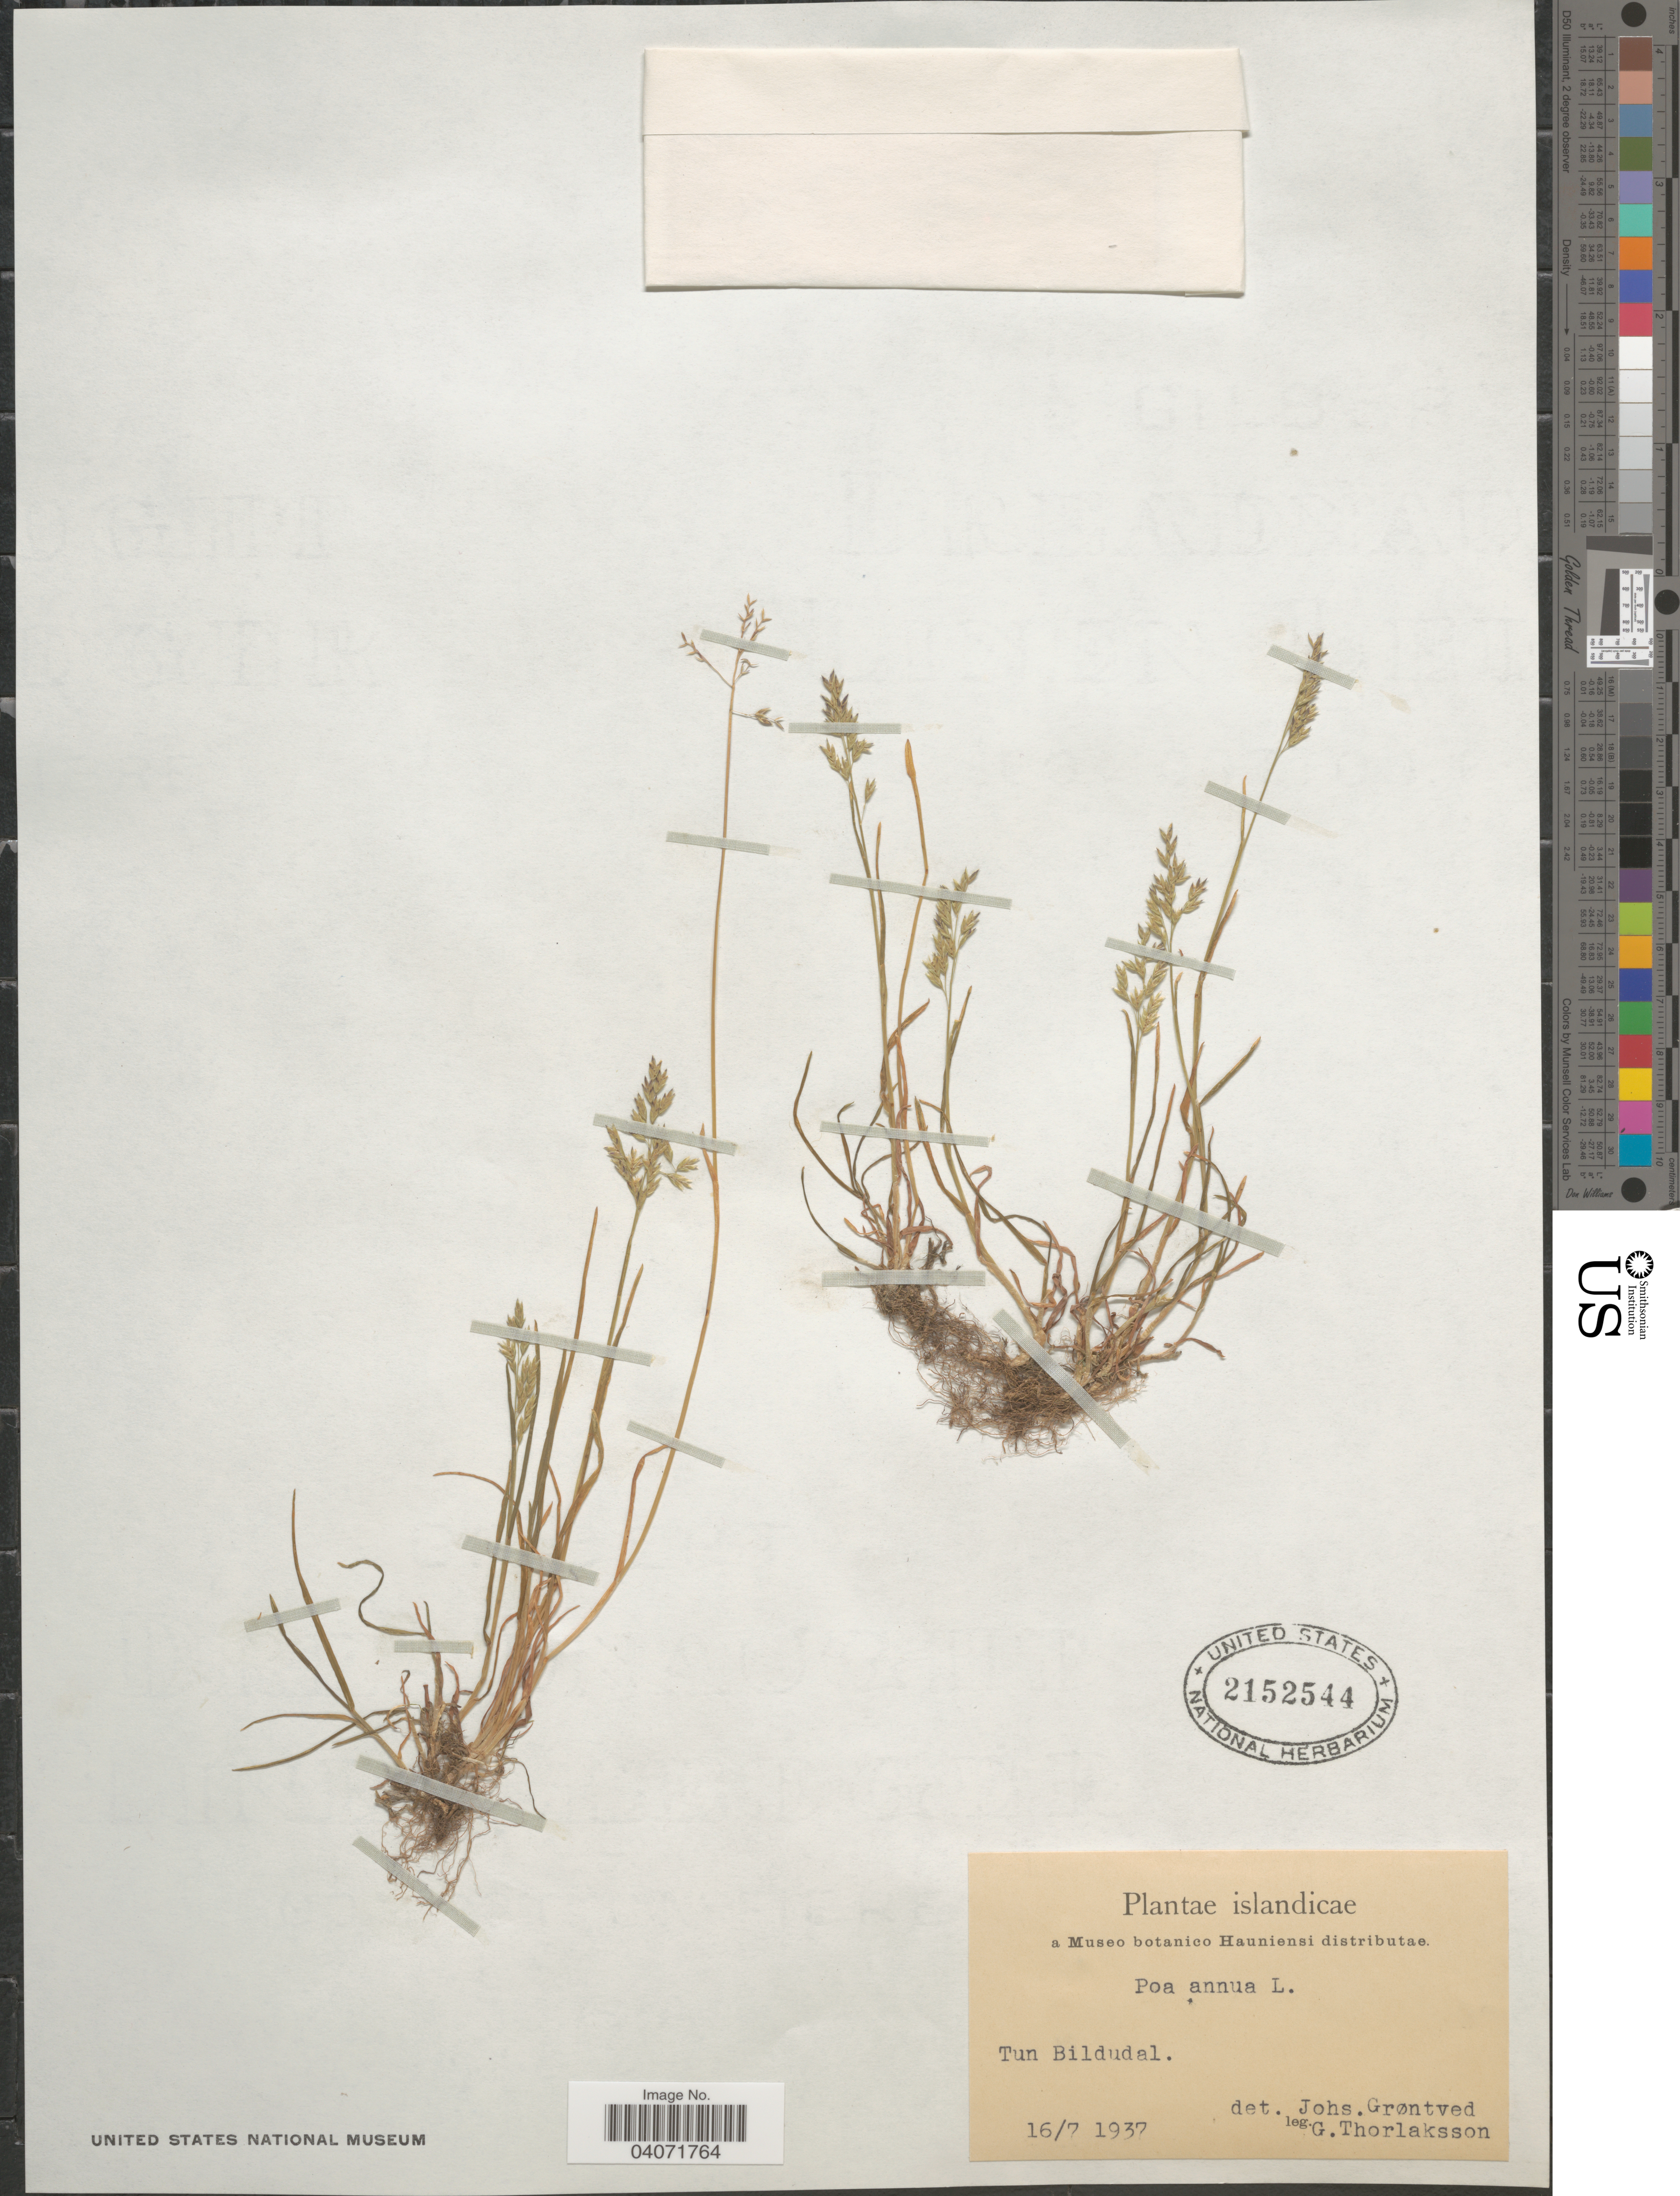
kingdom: Plantae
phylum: Tracheophyta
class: Liliopsida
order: Poales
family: Poaceae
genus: Poa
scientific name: Poa annua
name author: L.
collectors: G. Thorlaksson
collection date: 1937-07-16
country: Iceland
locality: Islandicae. Tun Bildudal.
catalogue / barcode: US 2152544